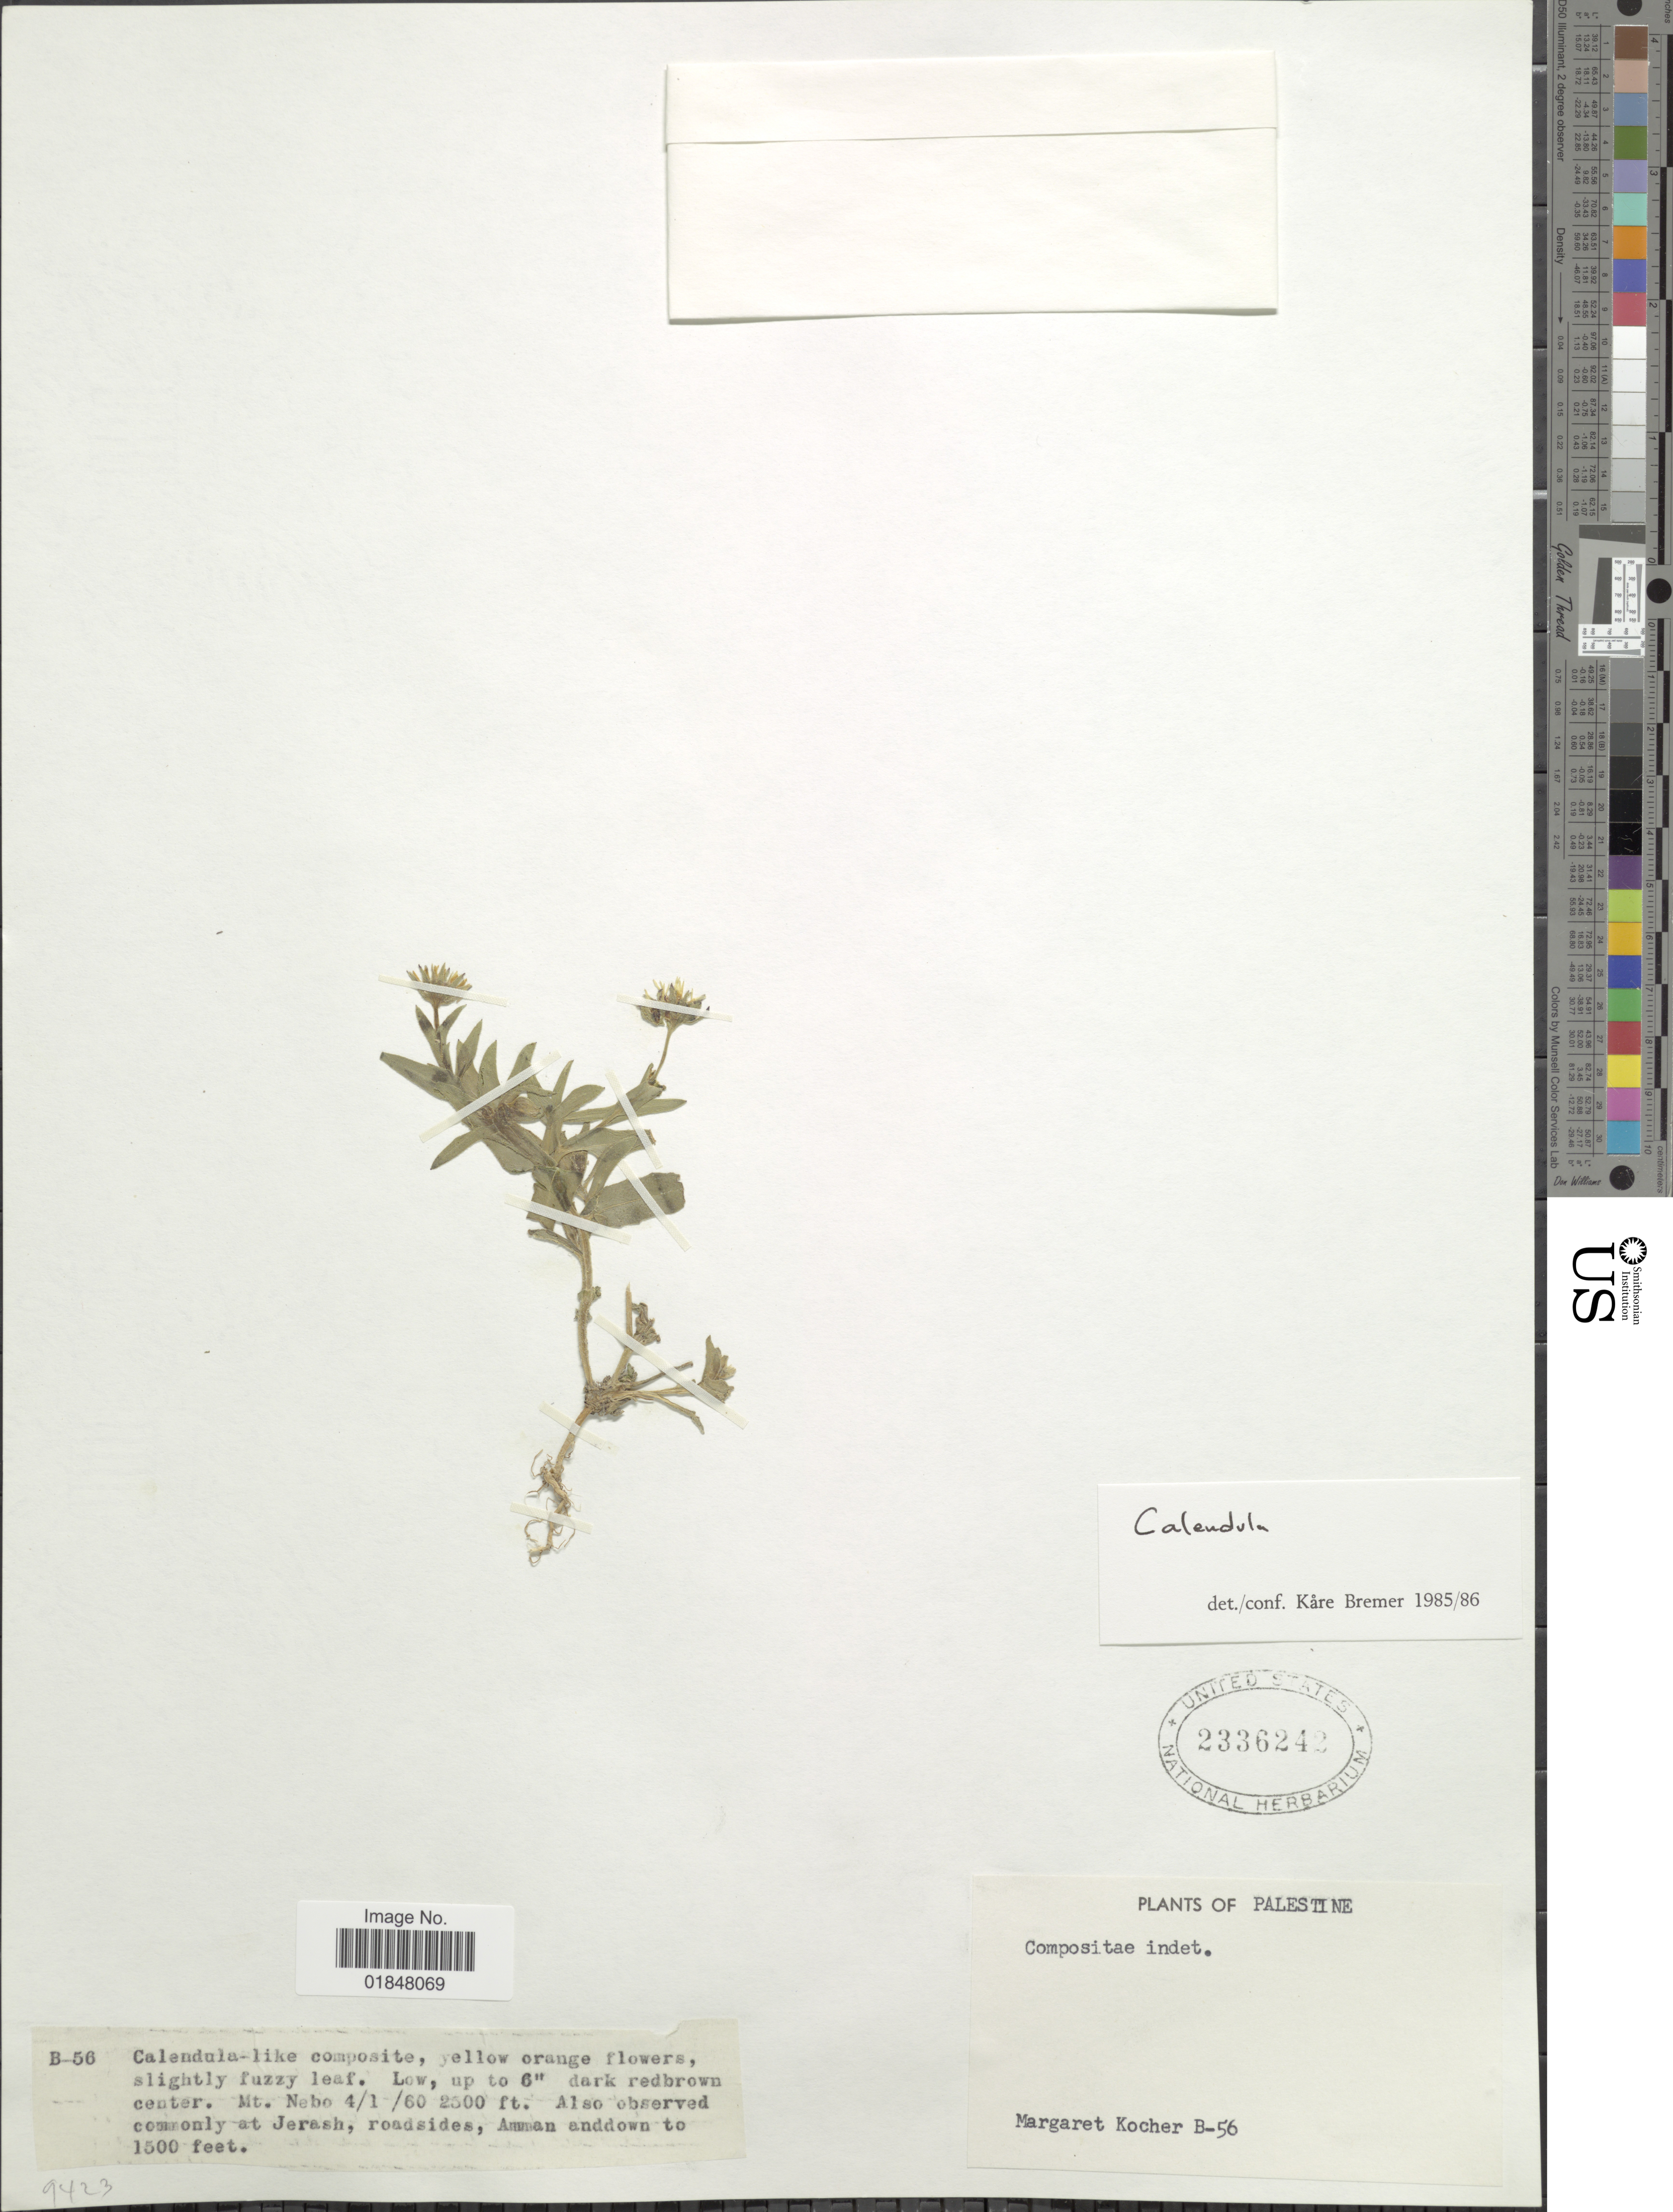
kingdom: Plantae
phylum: Tracheophyta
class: Magnoliopsida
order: Asterales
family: Asteraceae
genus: Calendula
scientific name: Calendula sp.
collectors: M. Kocher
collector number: B56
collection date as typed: Transcribed d/m/y: 4/1/60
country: Jordan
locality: Palestine, Mt. Nebo, Also observed commonly at Jerashm roadsides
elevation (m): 762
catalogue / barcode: US 2336242